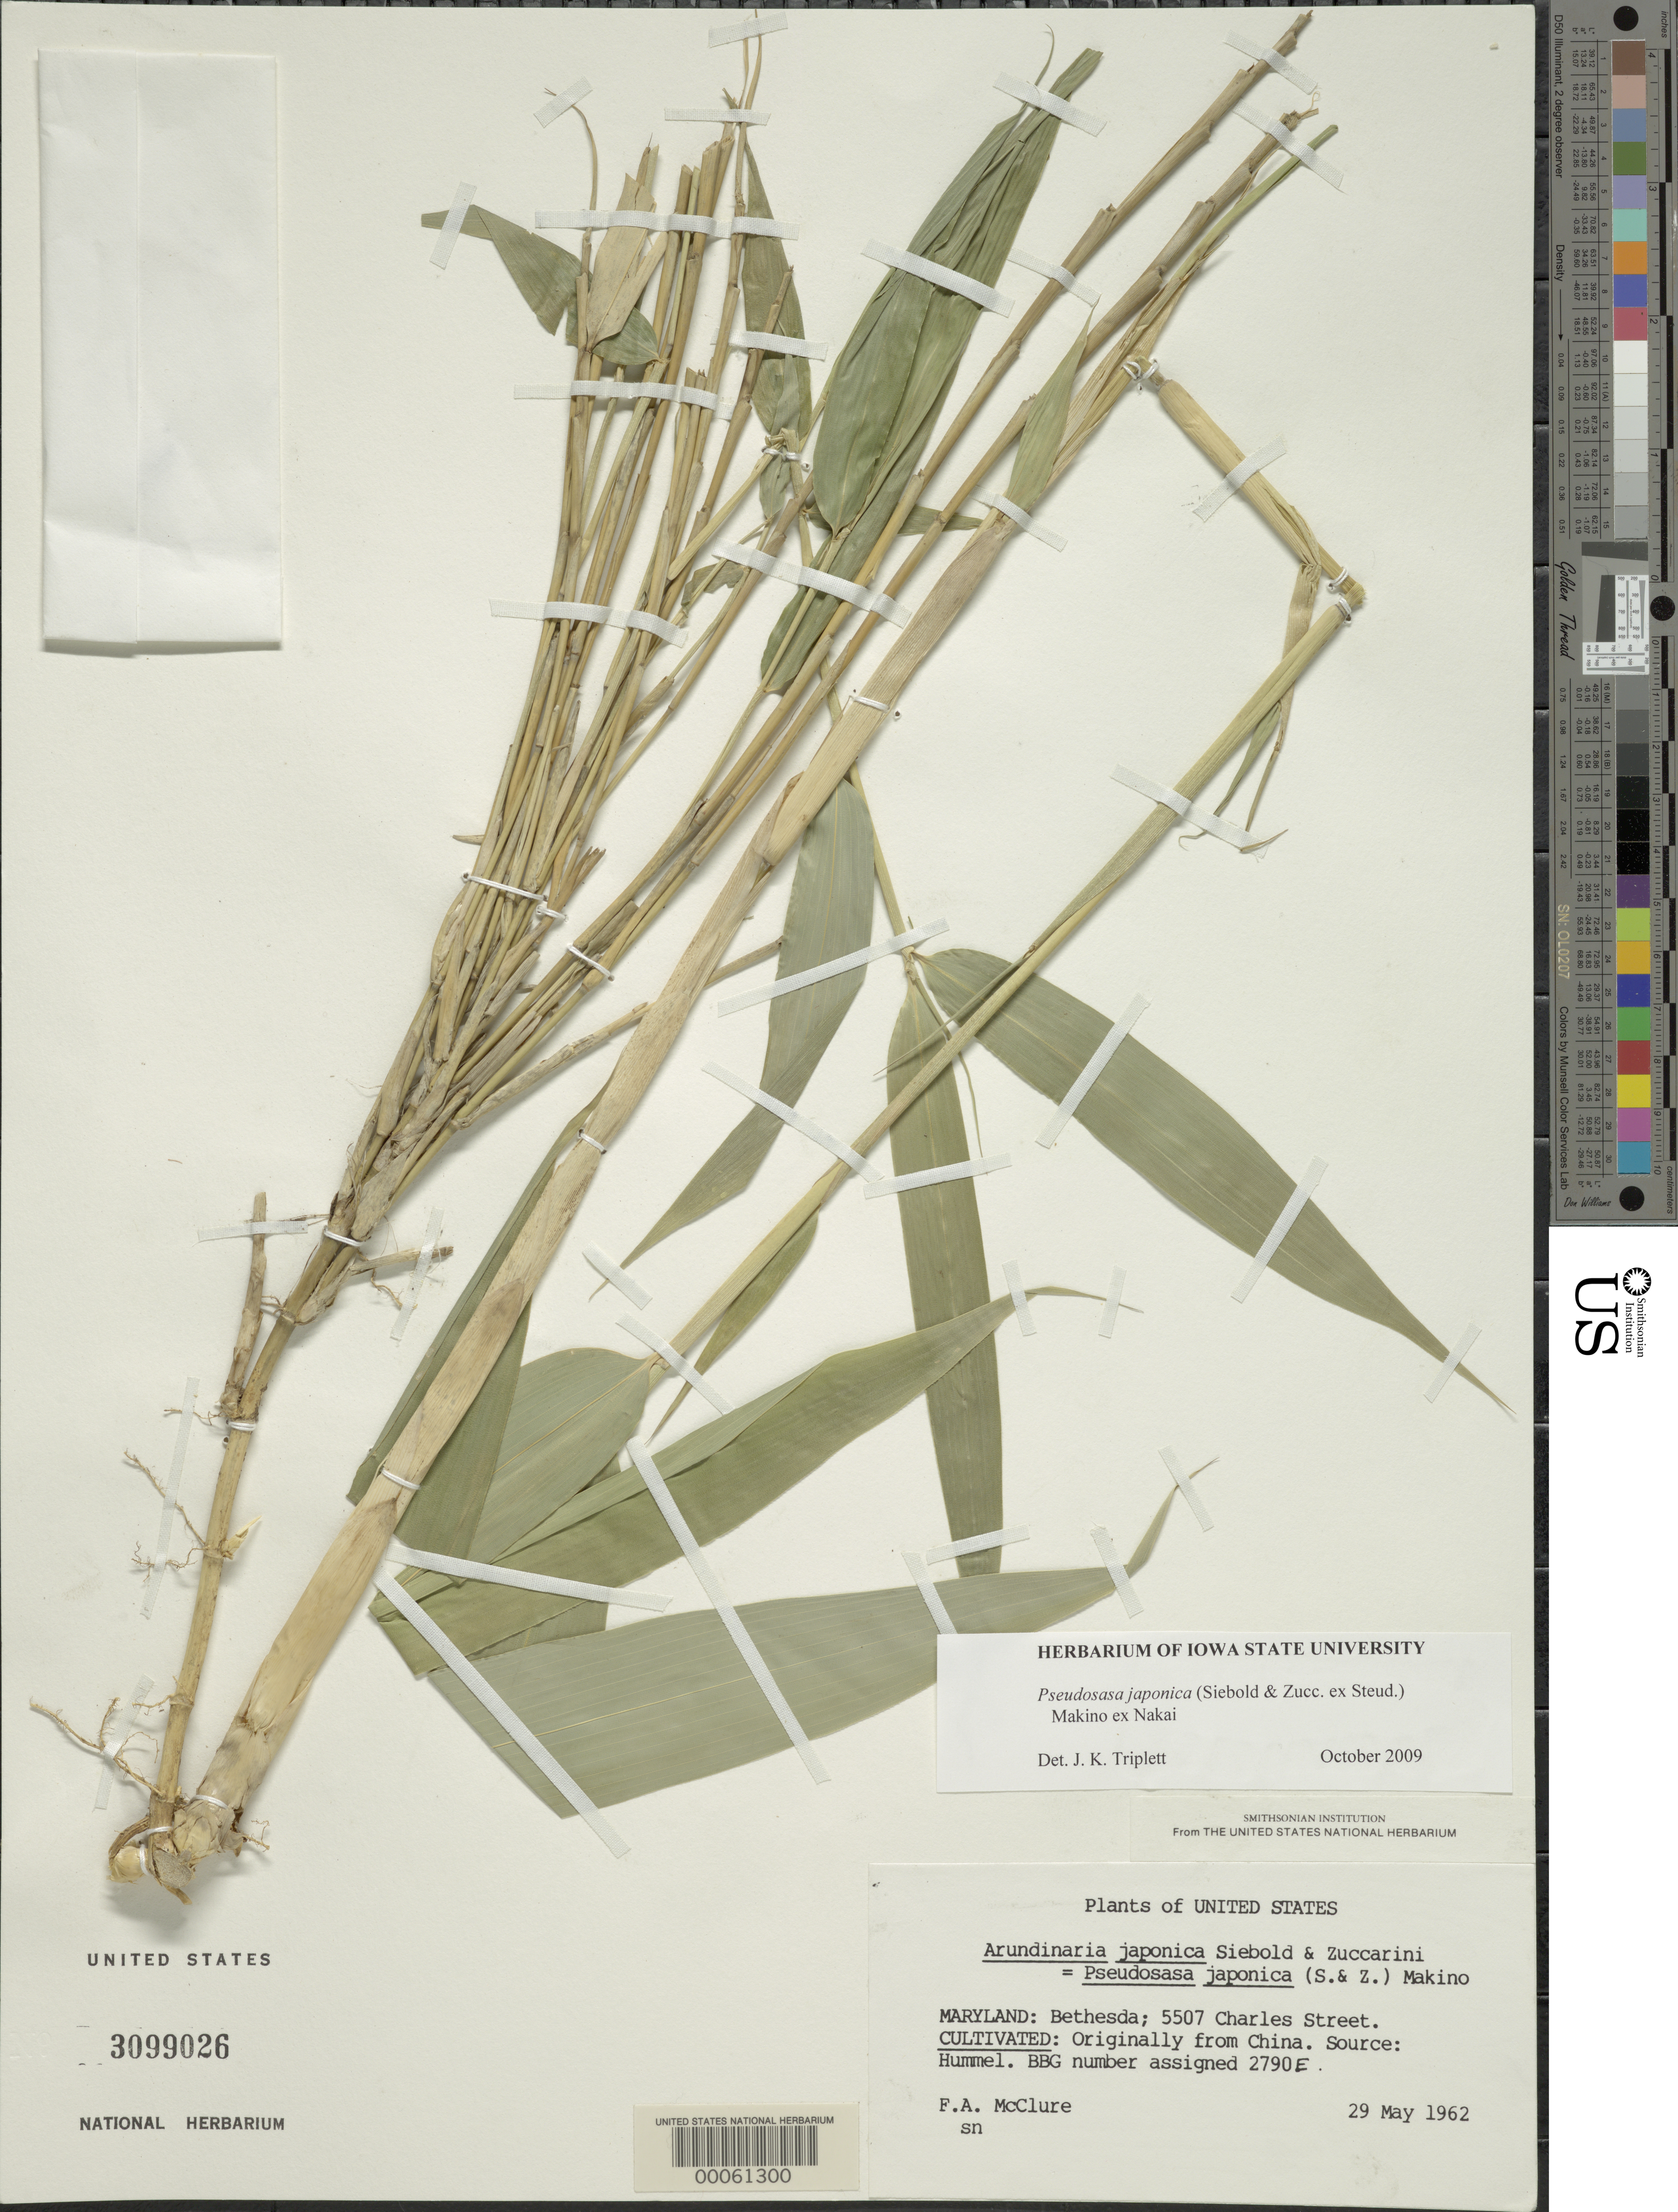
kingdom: Plantae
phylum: Tracheophyta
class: Liliopsida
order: Poales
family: Poaceae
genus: Pseudosasa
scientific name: Pseudosasa japonica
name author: (Siebold & Zucc. ex Steud.) Makino ex Nakai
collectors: F. A. McClure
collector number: BBG 2790E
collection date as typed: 29 May 1962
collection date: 1962-05-29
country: United States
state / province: Maryland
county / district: Montgomery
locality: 5507 Charles Street, Bethesda (McClure's Garden)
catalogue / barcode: US 3099026